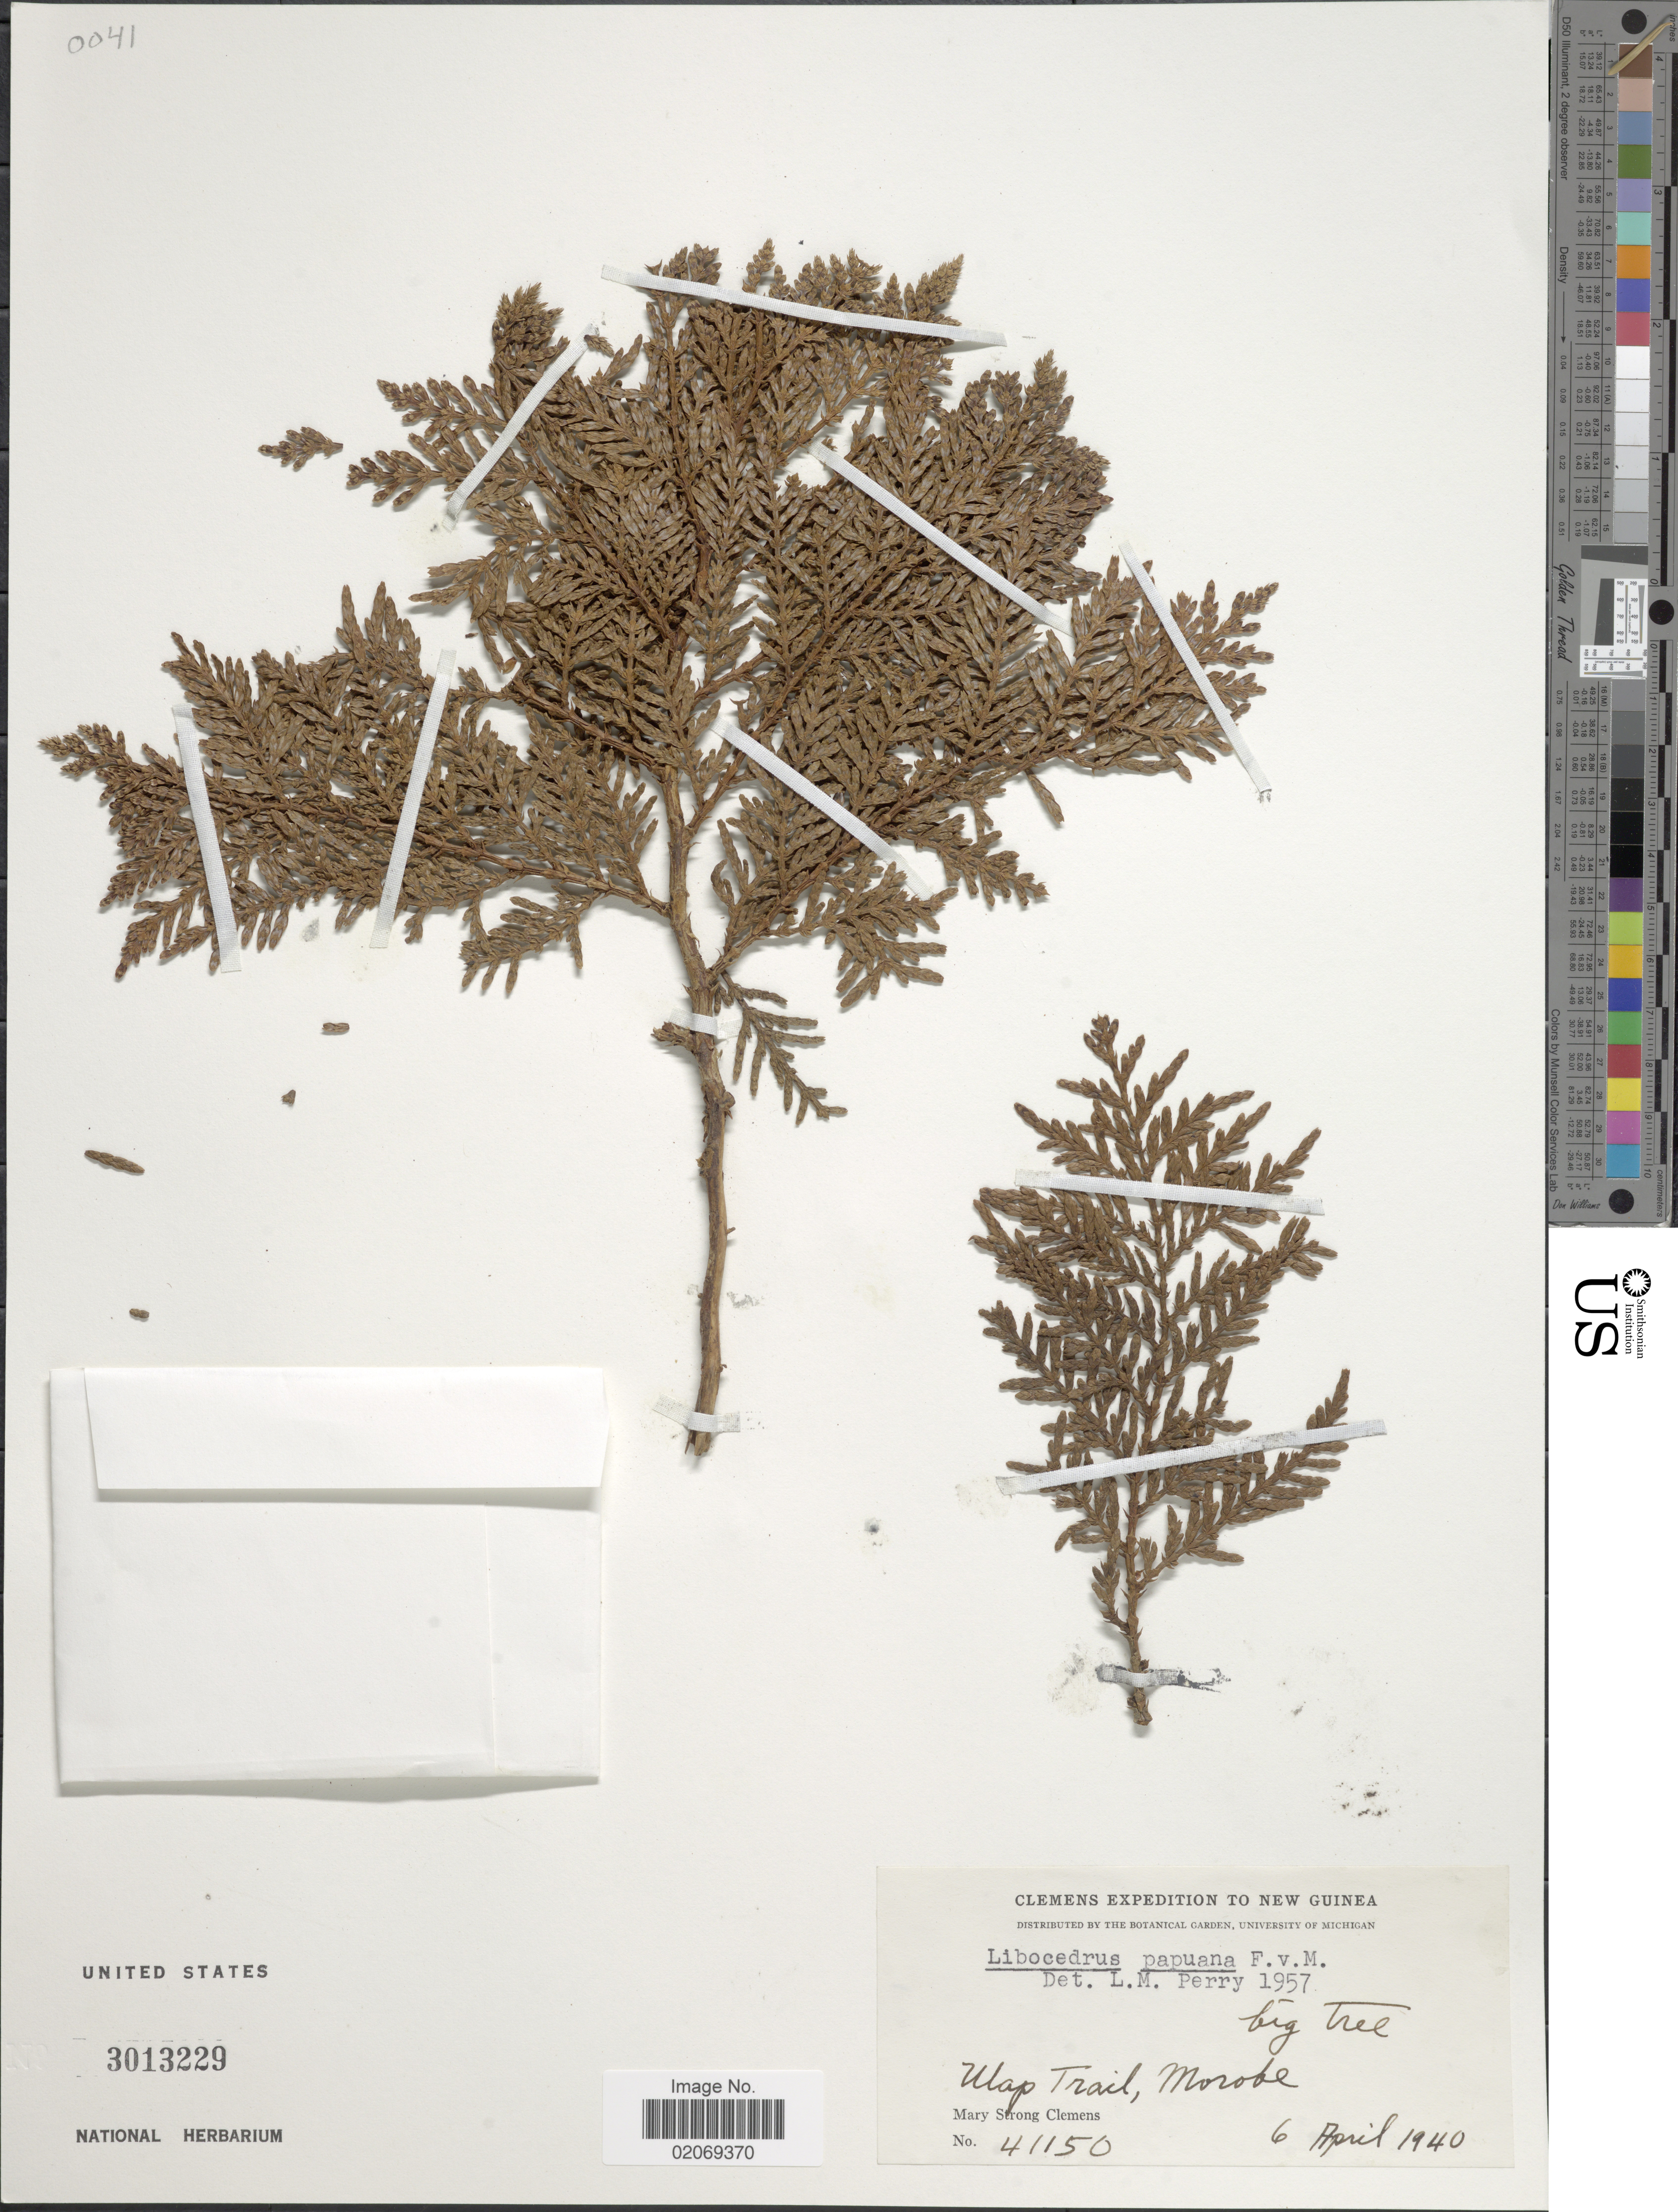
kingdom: Plantae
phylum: Tracheophyta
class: Pinopsida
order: Pinales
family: Cupressaceae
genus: Libocedrus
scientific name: Libocedrus papuana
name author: F. Muell.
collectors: M. S. Clemens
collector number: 41150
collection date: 1940-04-06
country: Papua New Guinea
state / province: Morobe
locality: New Guinea, Ulap Trail, Morobe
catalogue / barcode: US 3013229